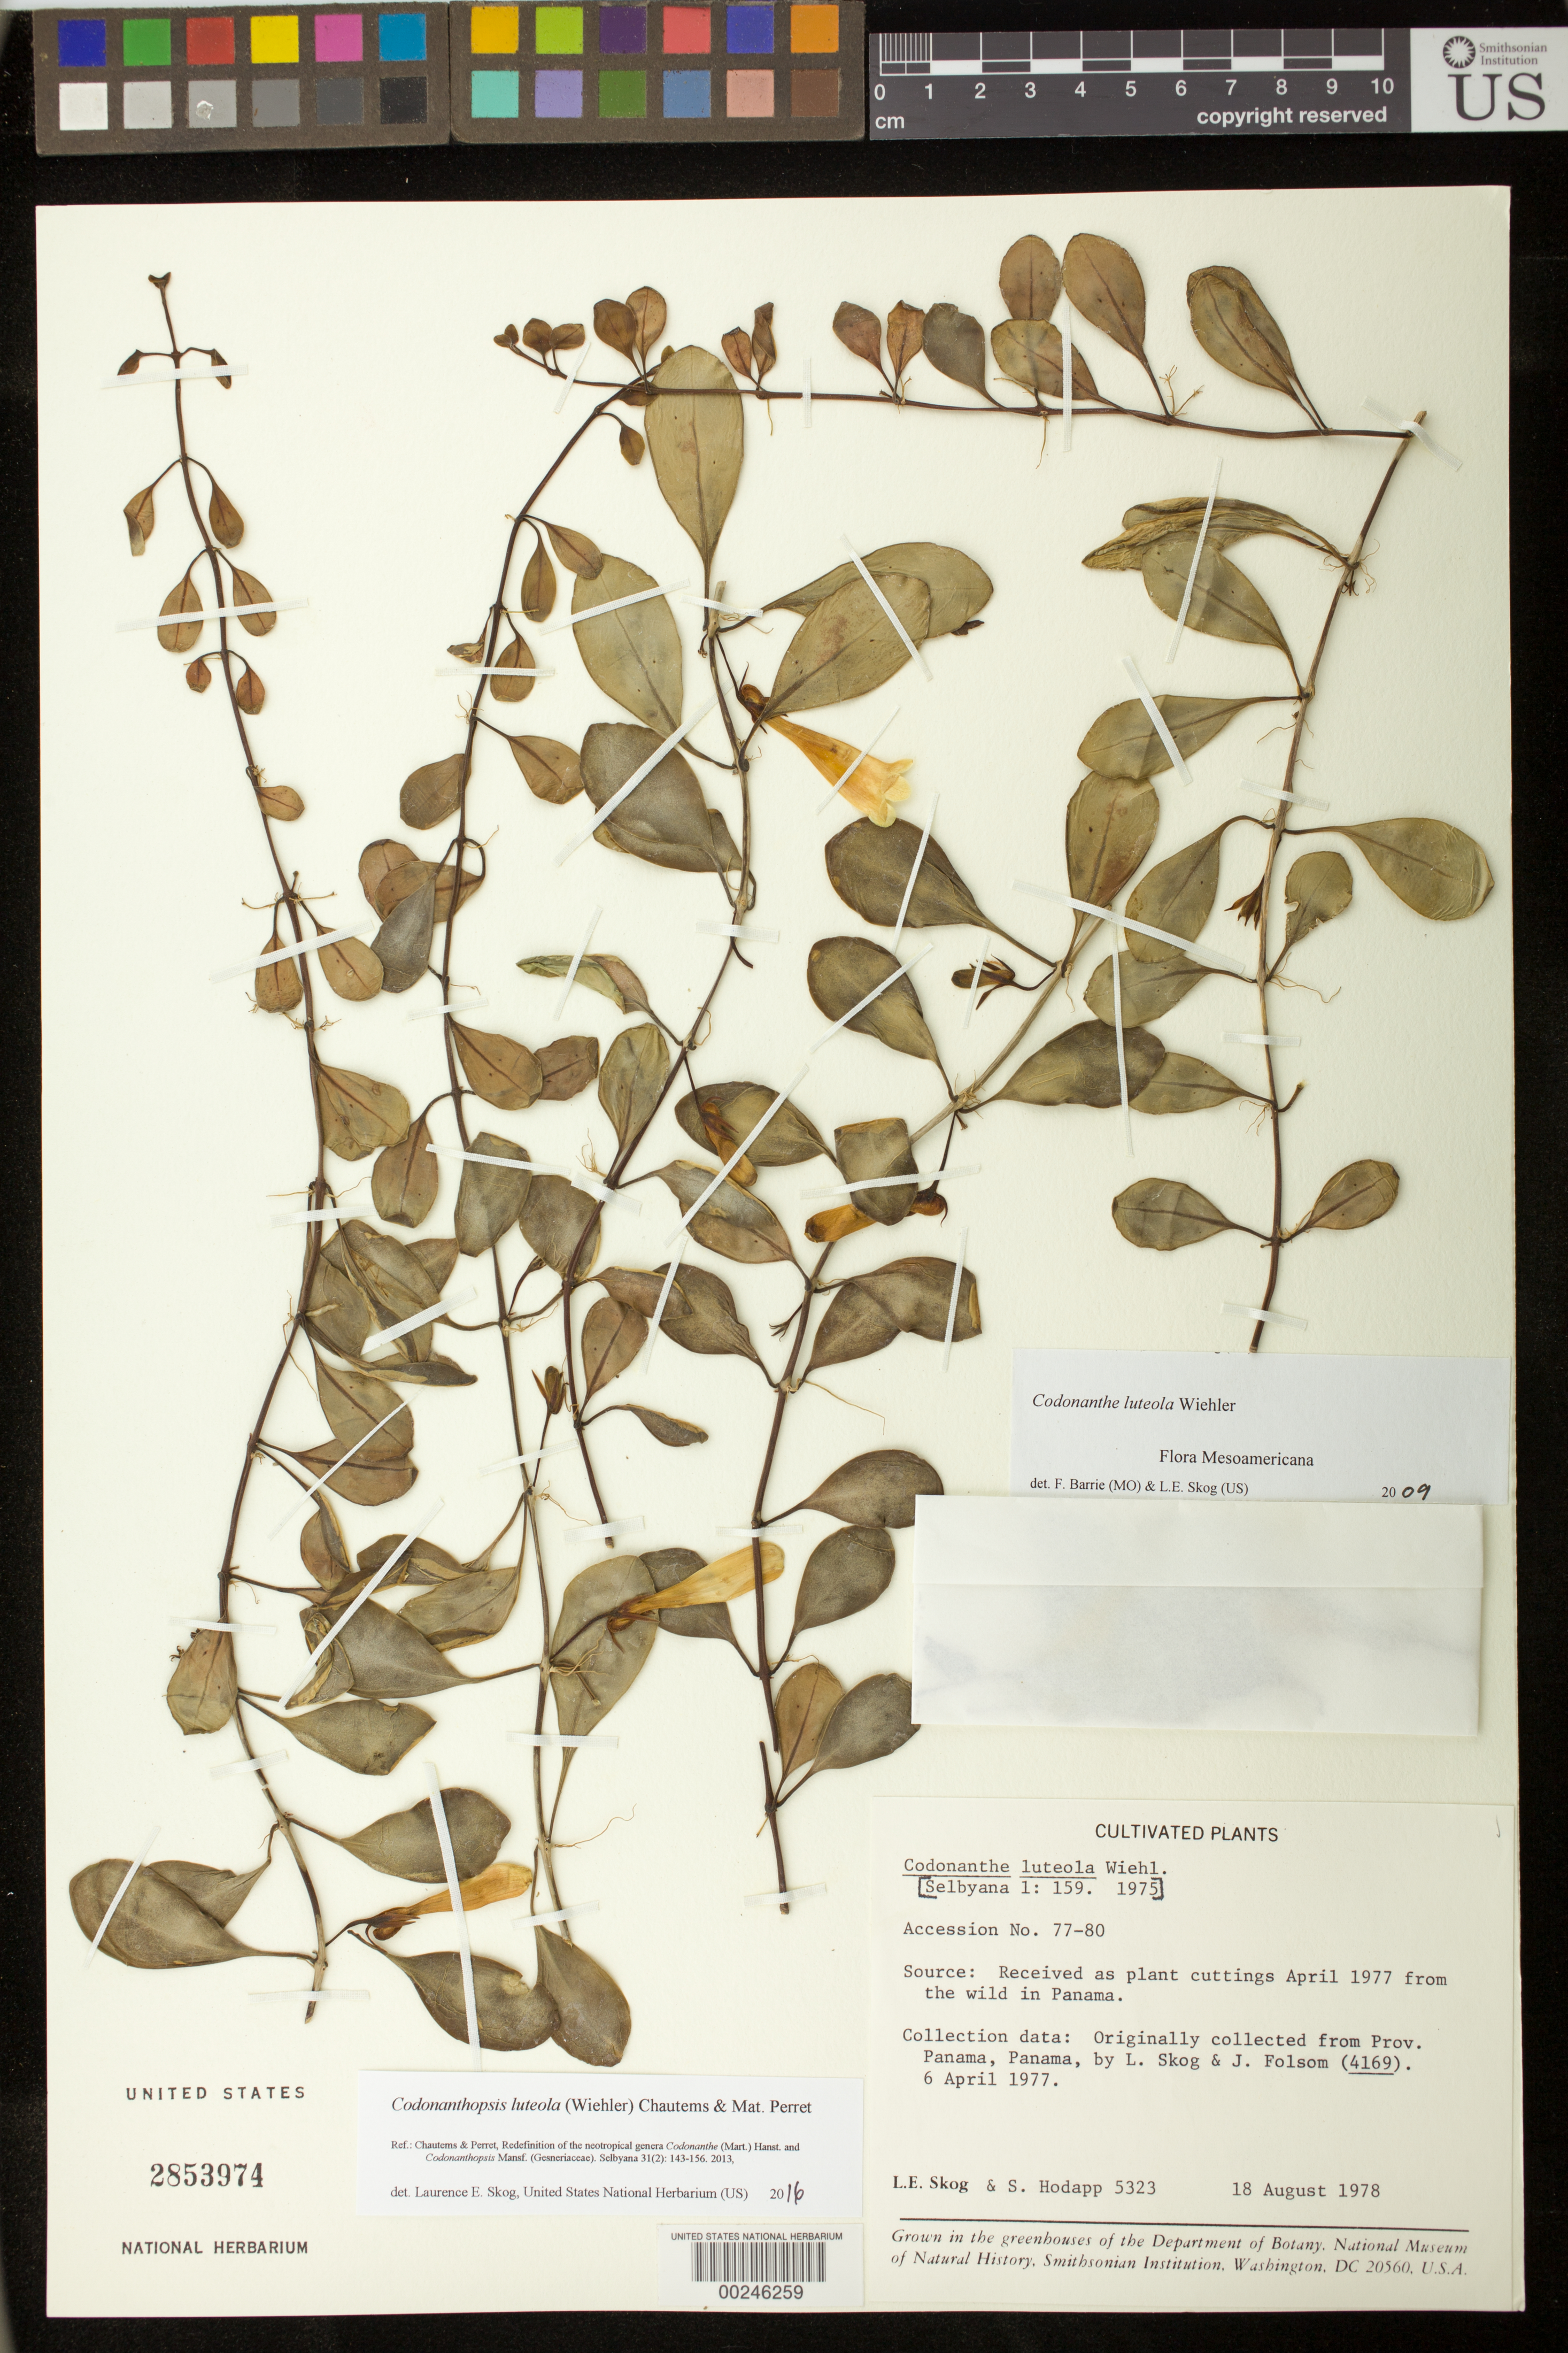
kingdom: Plantae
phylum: Tracheophyta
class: Magnoliopsida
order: Lamiales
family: Gesneriaceae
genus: Codonanthopsis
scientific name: Codonanthopsis luteola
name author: (Wiehler) Chautems & Mat.Perret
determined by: Skog, Laurence E.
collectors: L. E. Skog & S. Hodapp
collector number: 5323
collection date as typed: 18 Aug 1978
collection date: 1978-08-18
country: Panama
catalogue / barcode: US 2853974